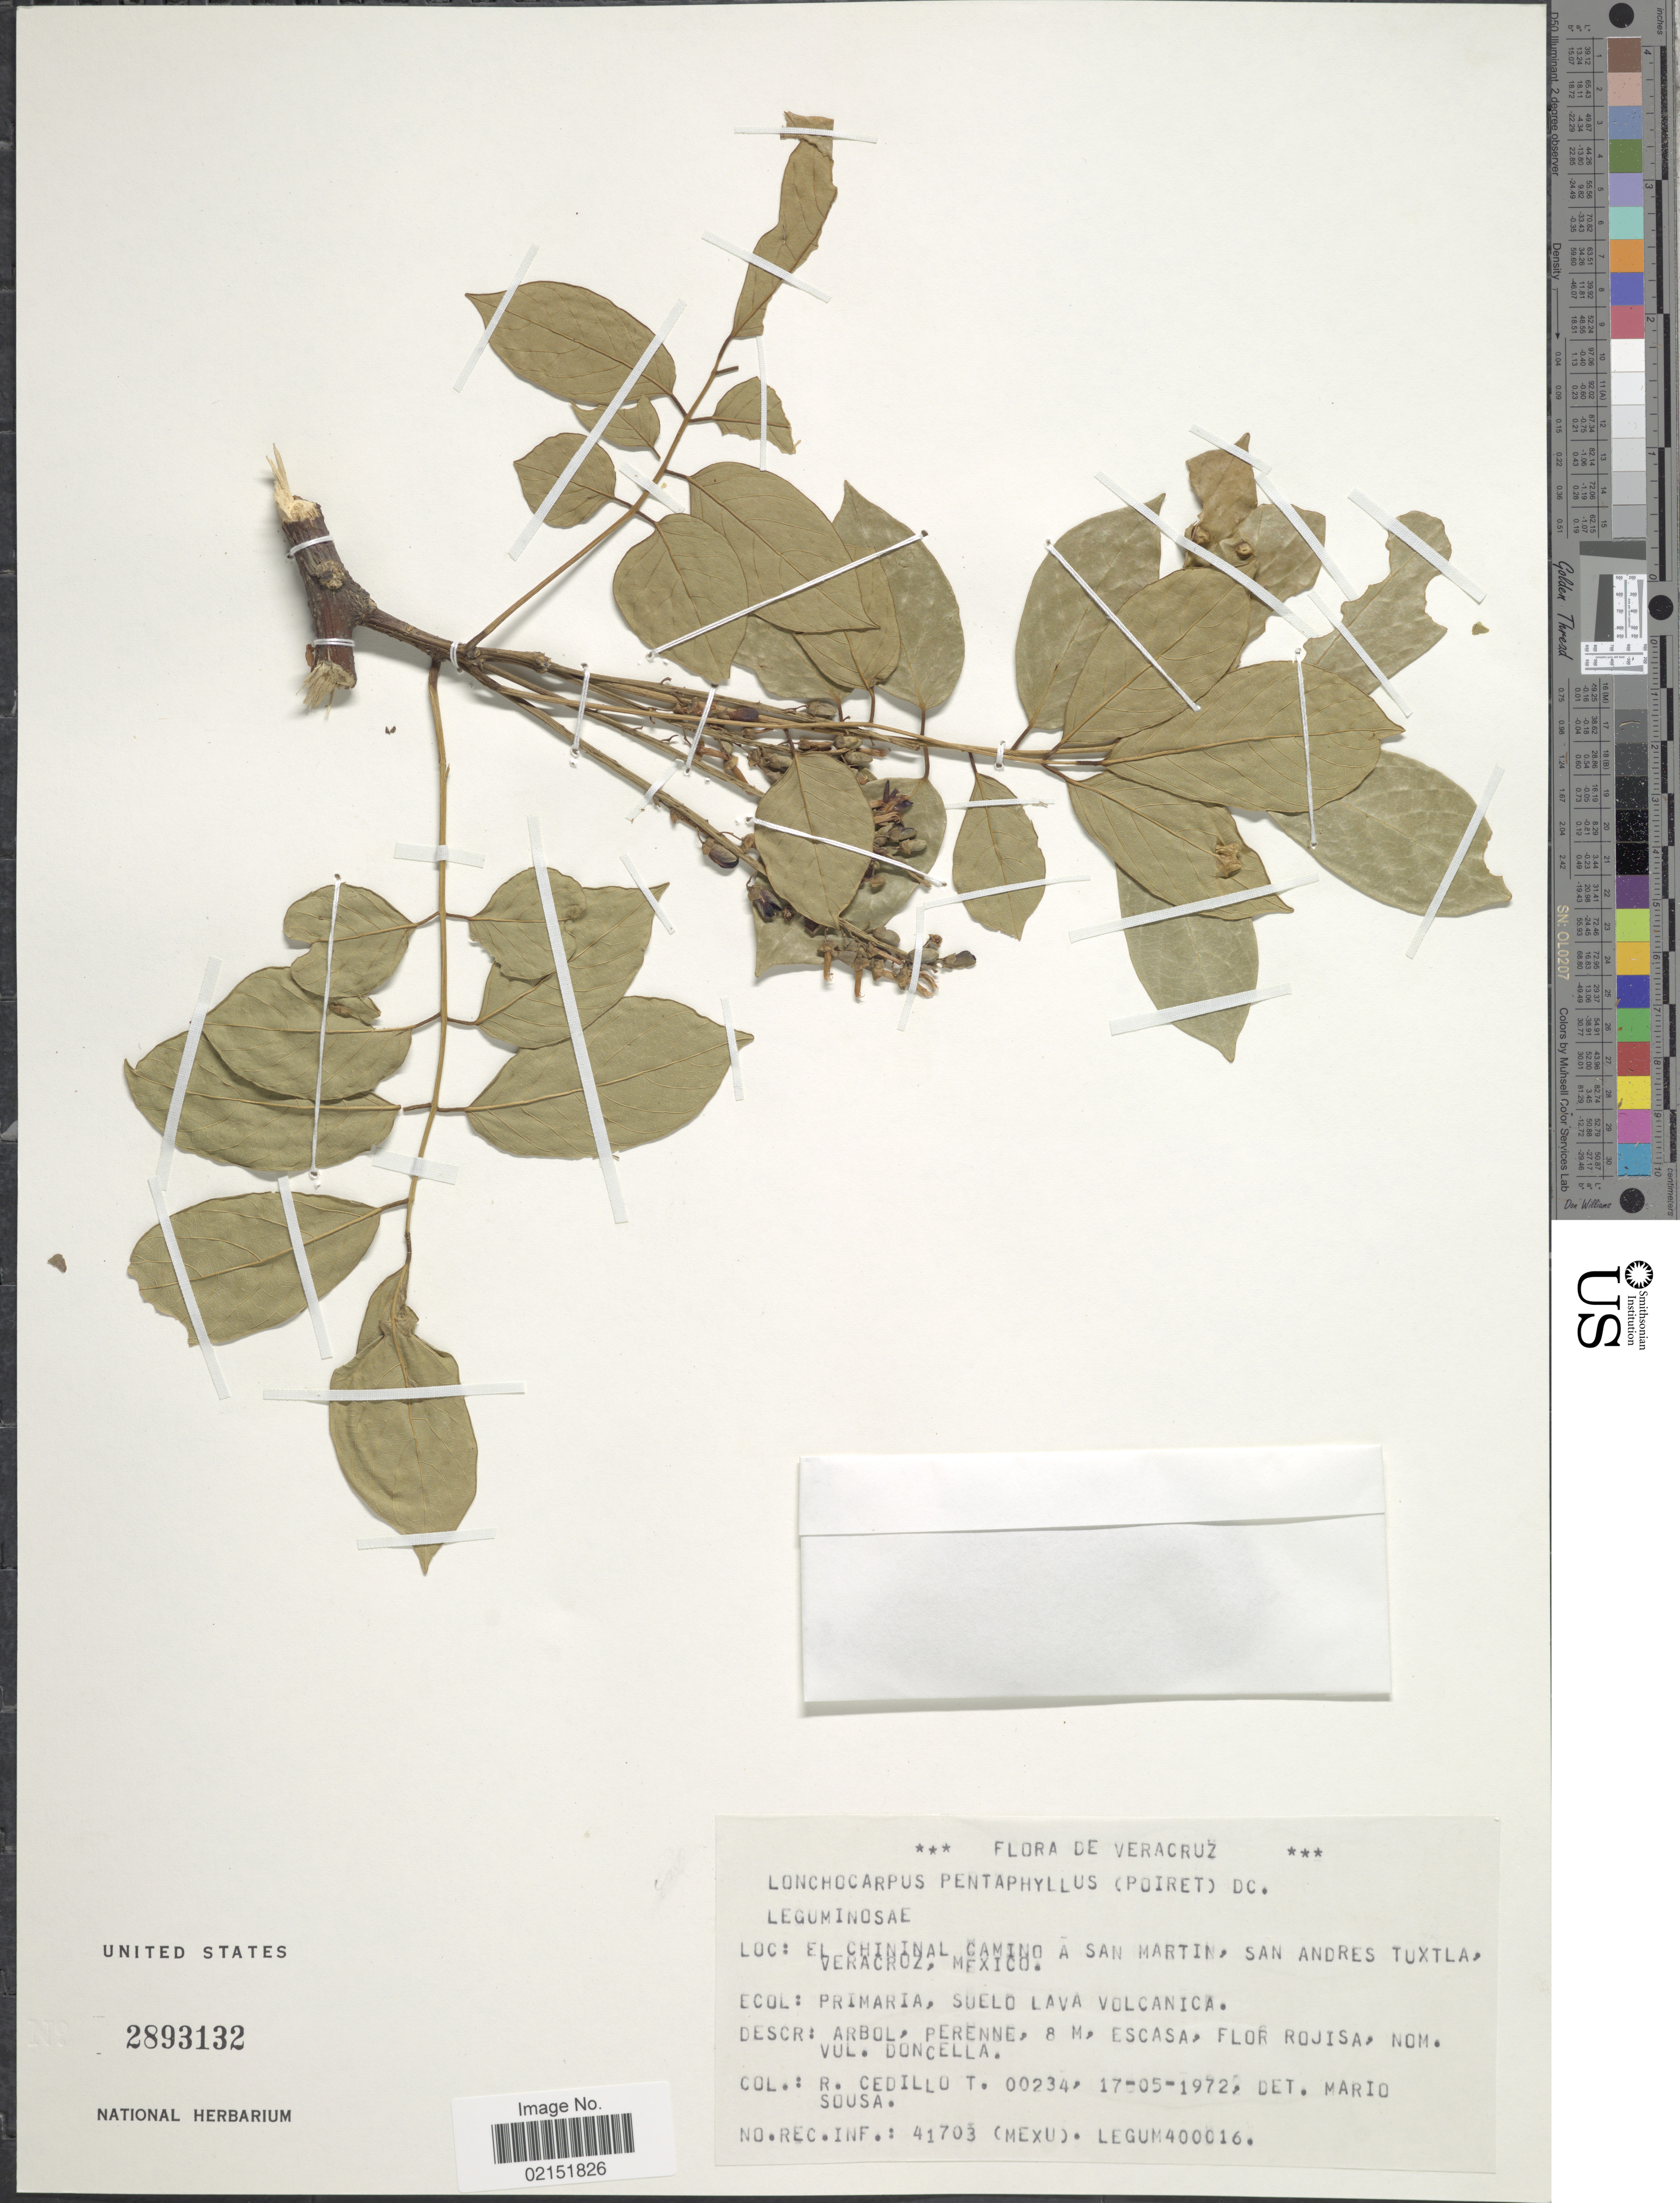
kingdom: Plantae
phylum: Tracheophyta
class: Magnoliopsida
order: Fabales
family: Fabaceae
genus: Lonchocarpus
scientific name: Lonchocarpus pentaphyllus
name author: (Poir.) DC.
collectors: R. CedilloT.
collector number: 00234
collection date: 1972-05-17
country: Mexico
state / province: Veracruz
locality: Veracruz, El Chininal Camino a San Martin, San Andres Tuxtla, Ecol: Primaria, Suelo Lava Volcanica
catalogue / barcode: US 2893132